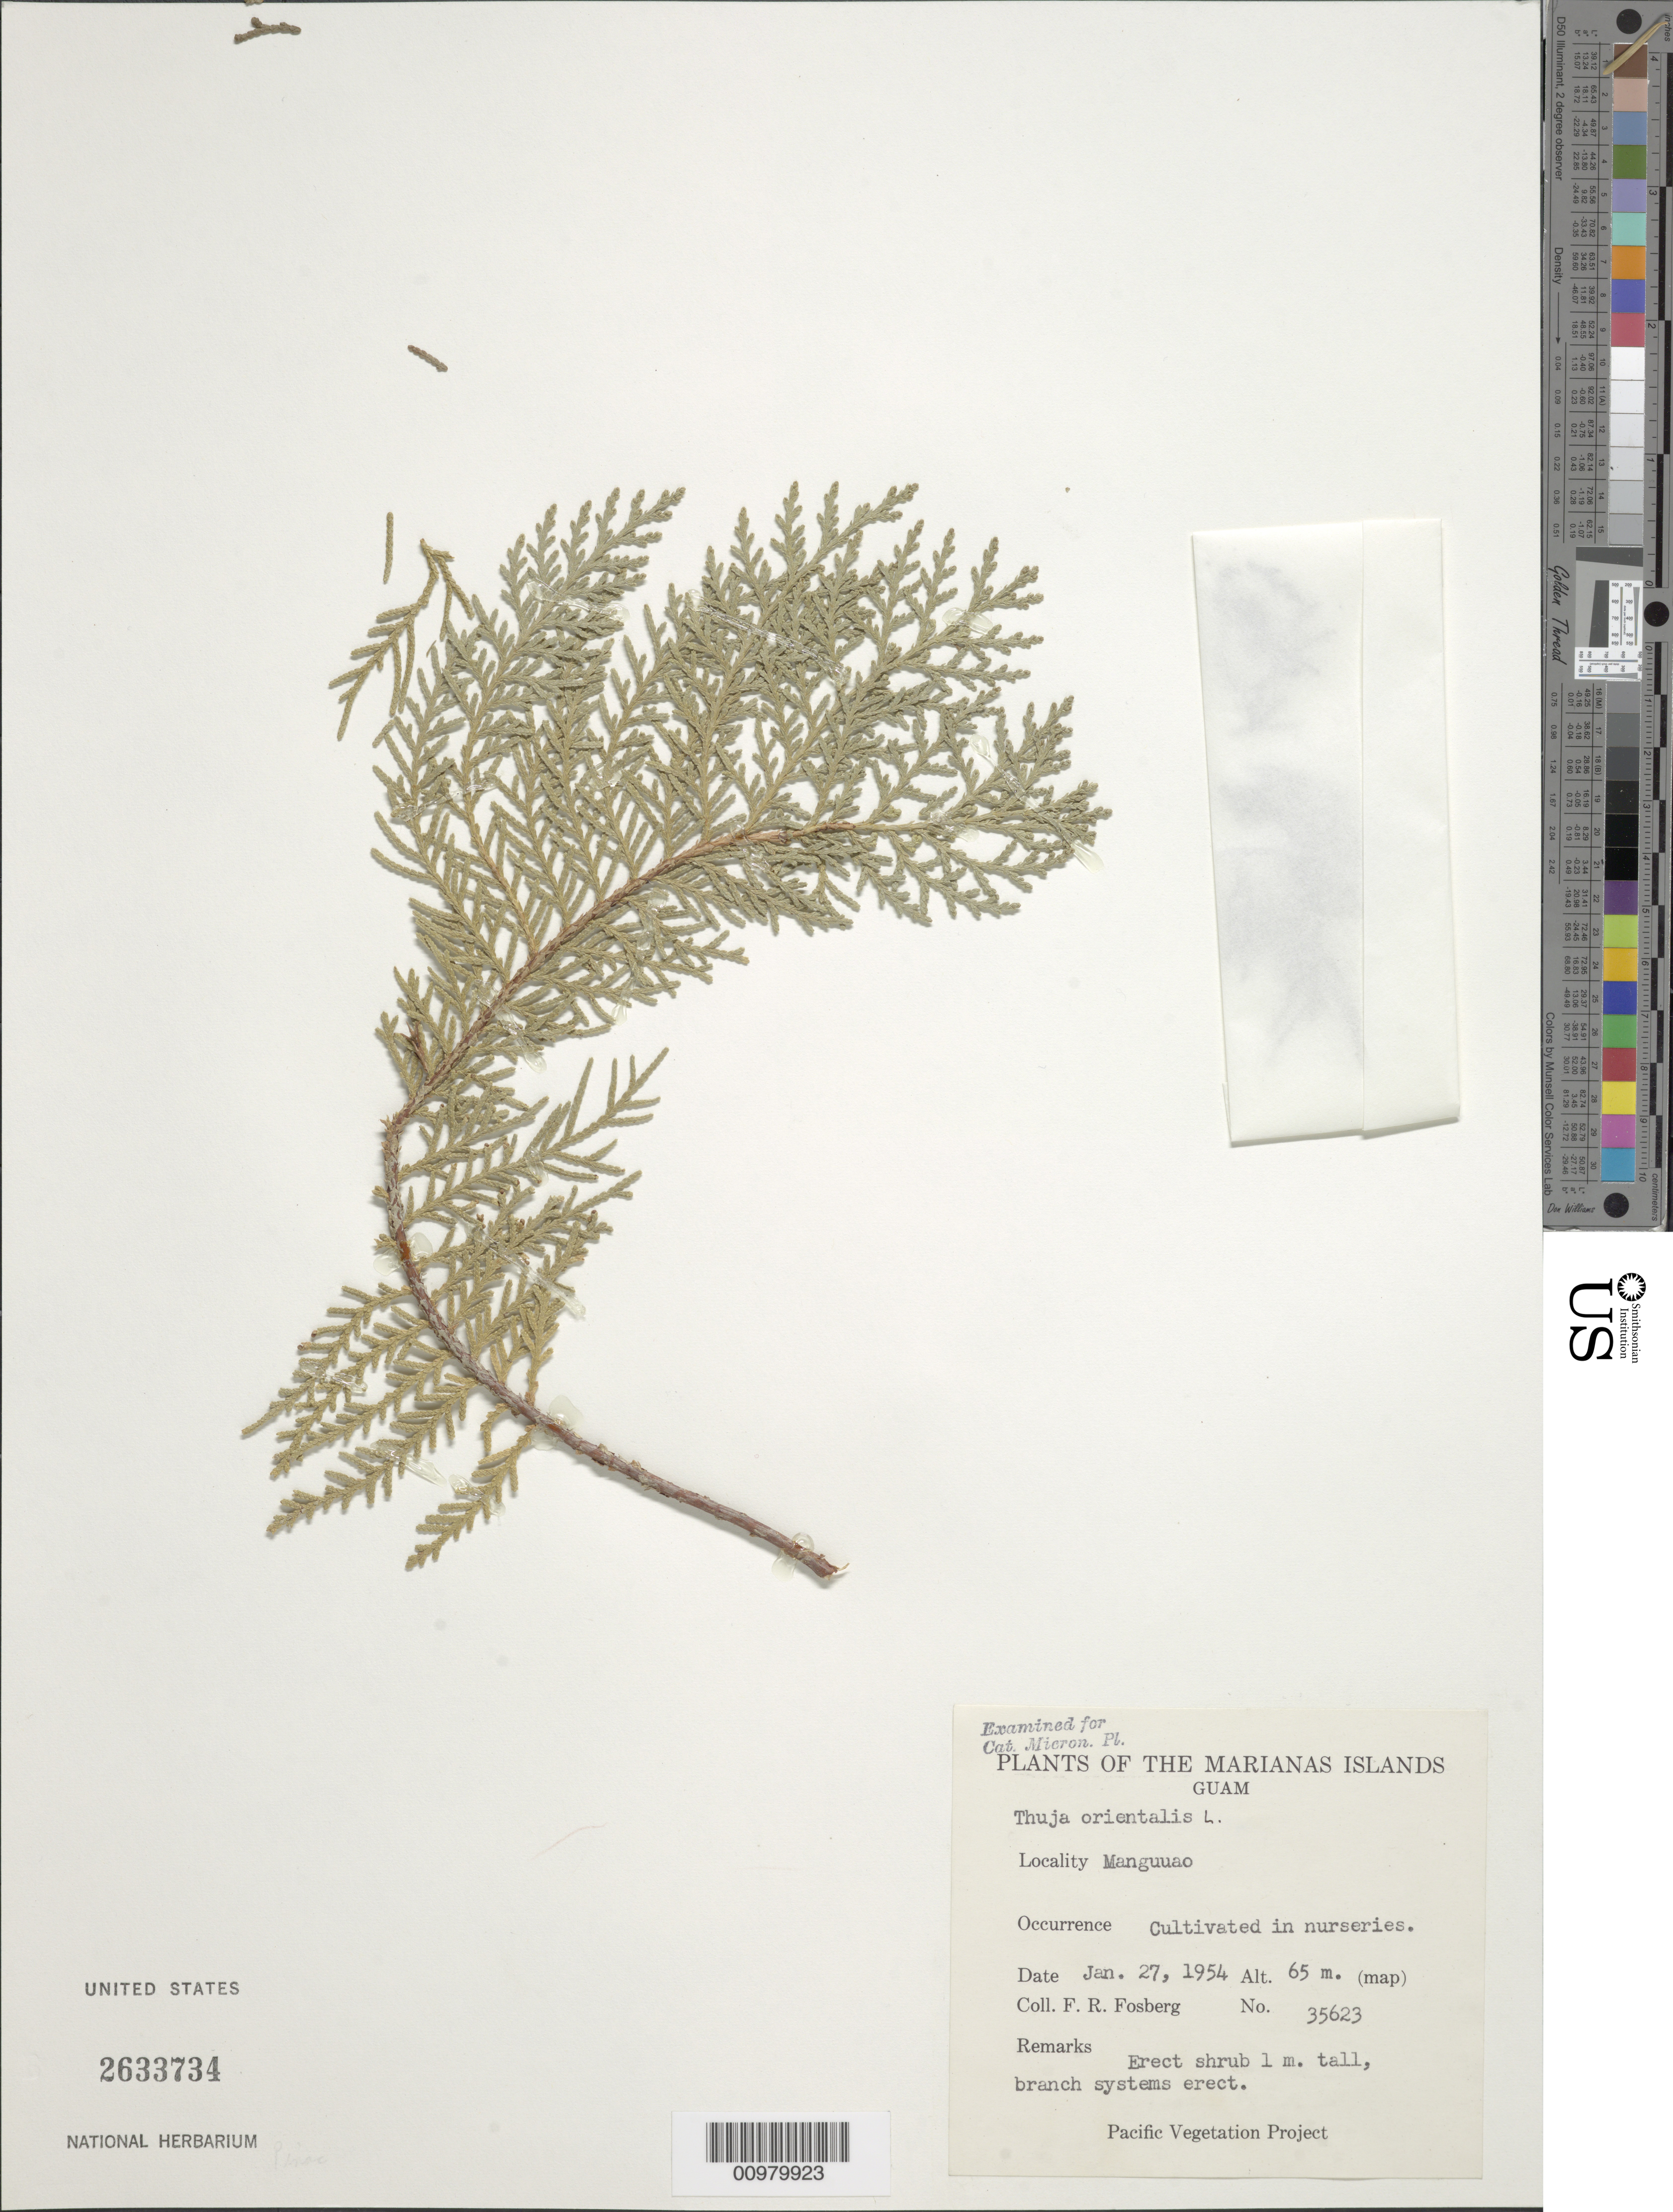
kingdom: Plantae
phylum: Tracheophyta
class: Pinopsida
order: Pinales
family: Cupressaceae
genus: Thuja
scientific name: Thuja orientalis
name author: L.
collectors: F. R. Fosberg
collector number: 35623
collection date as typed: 27 Jan 1954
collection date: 1954-01-27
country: Guam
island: Guam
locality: Manguuao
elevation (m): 65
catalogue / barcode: US 2633734